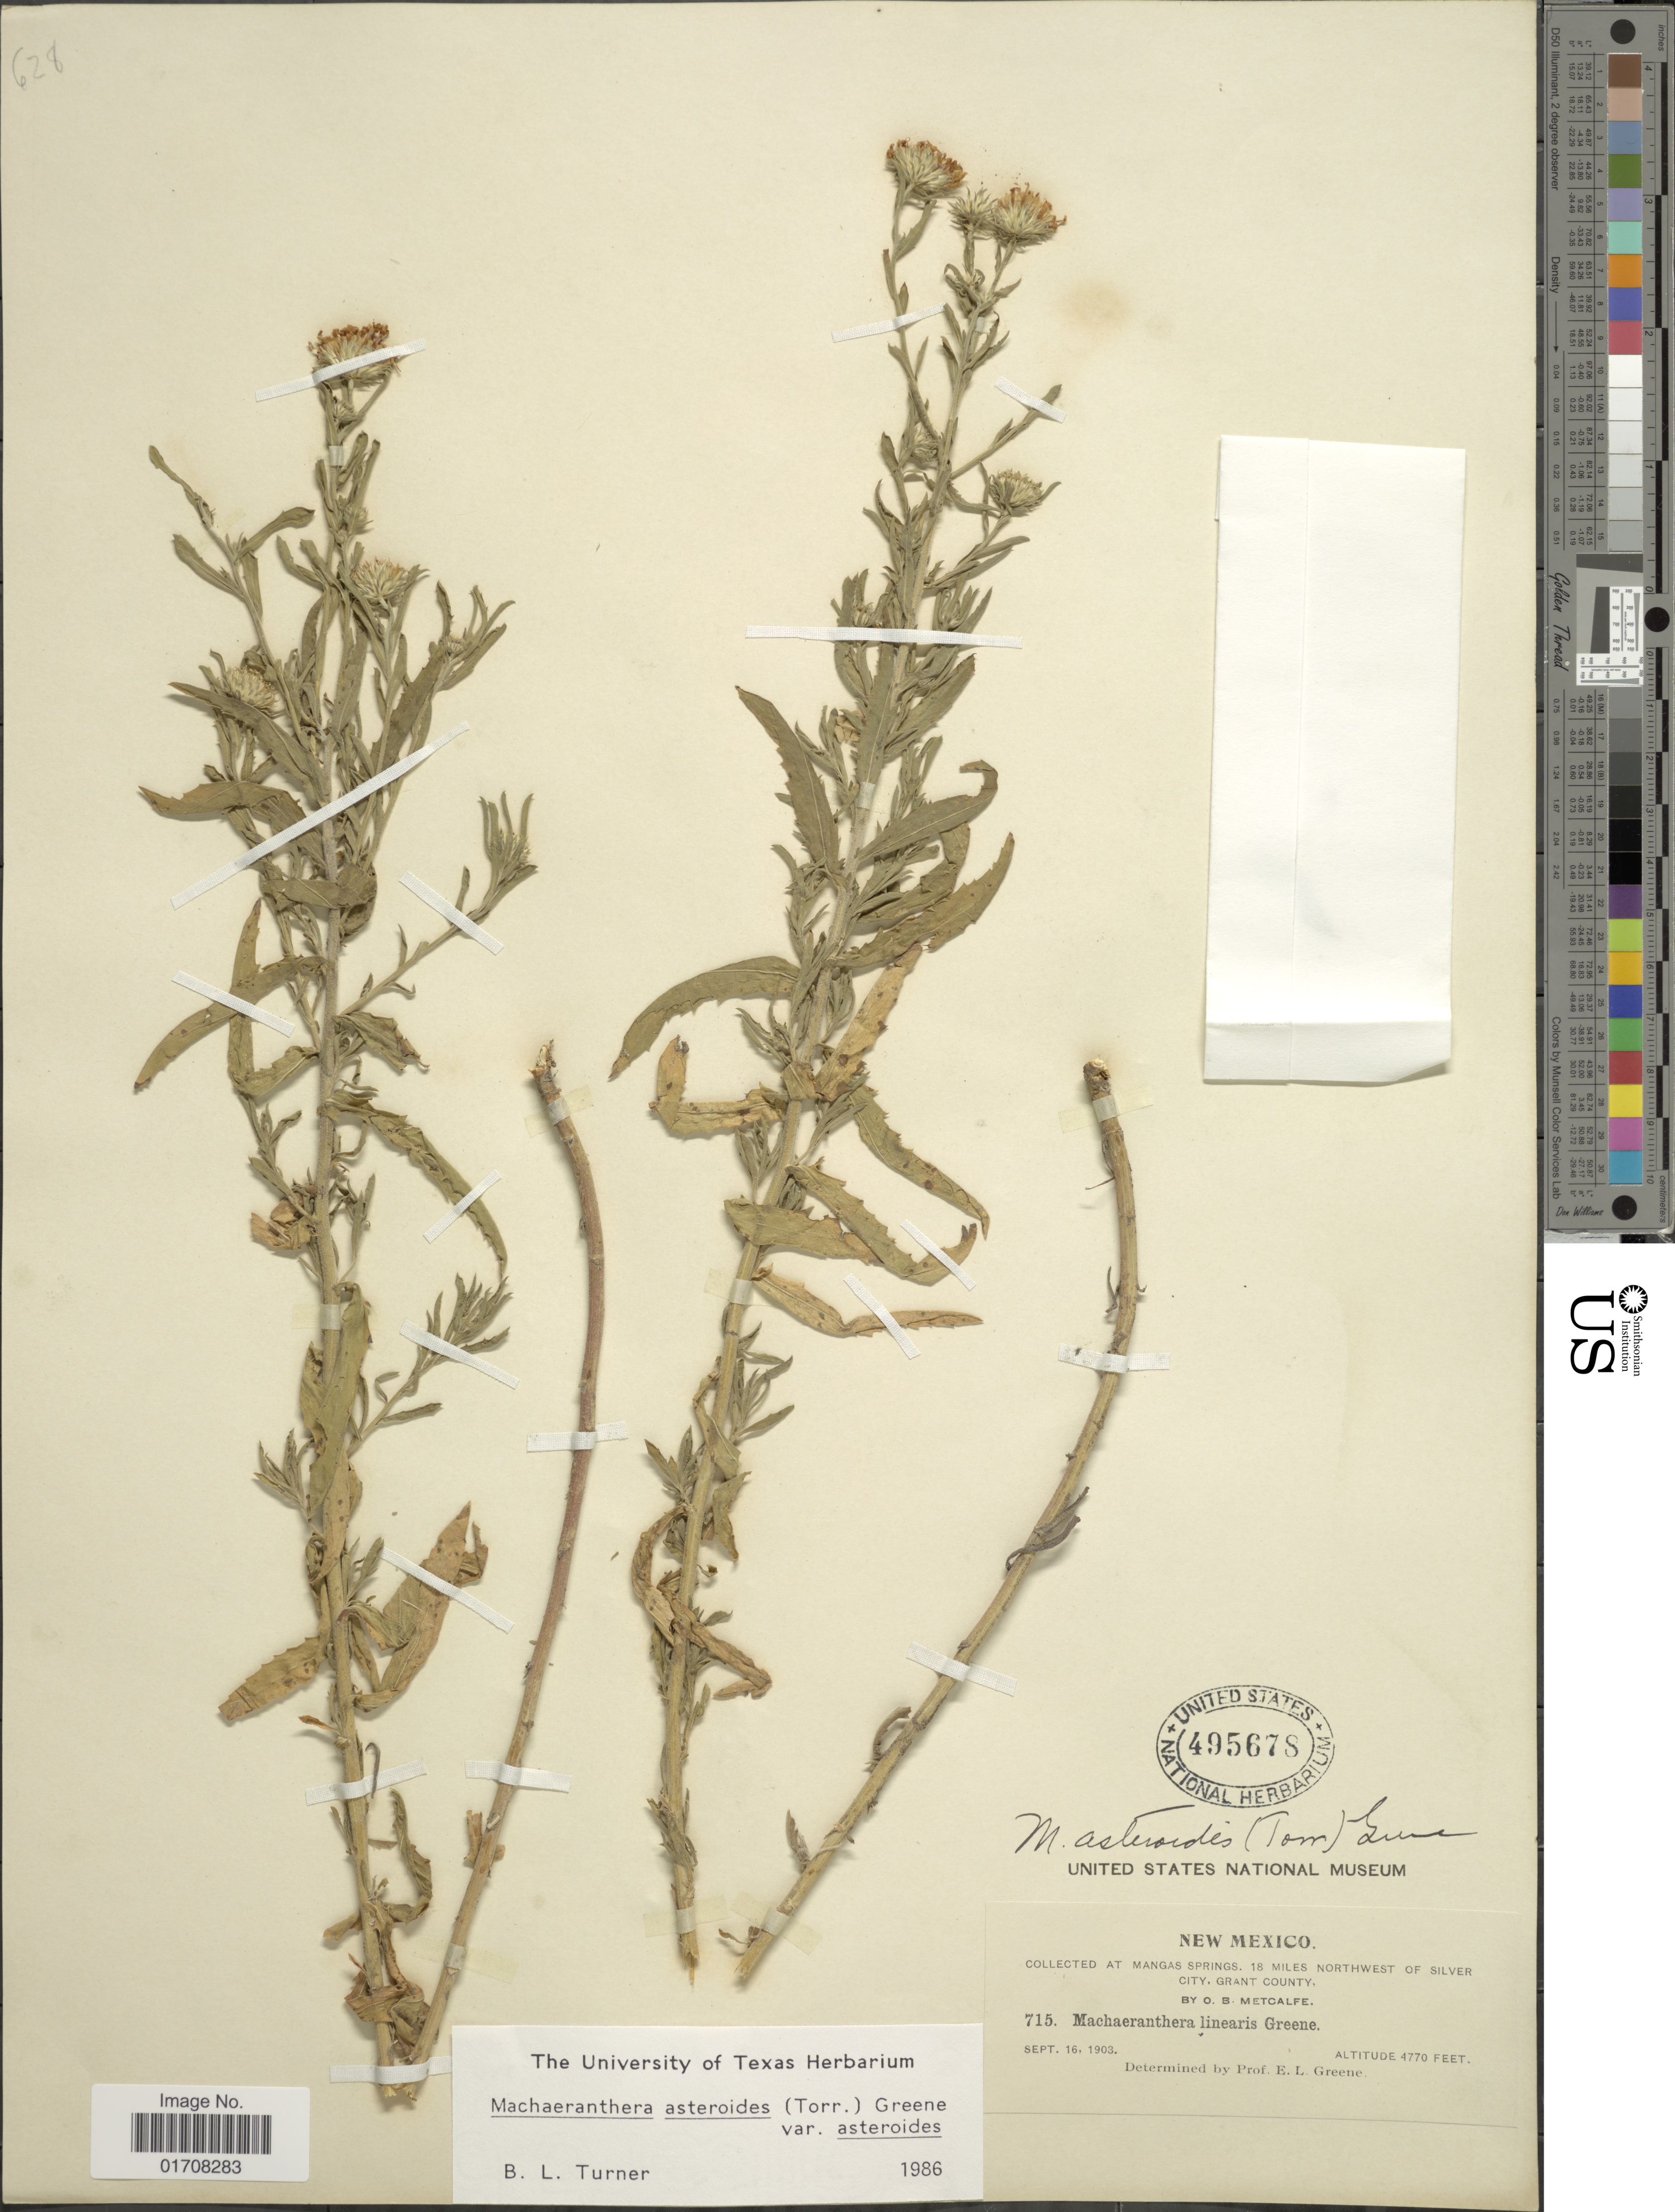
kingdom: Plantae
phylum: Tracheophyta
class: Magnoliopsida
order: Asterales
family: Asteraceae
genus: Machaeranthera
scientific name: Machaeranthera asteroides var. asteroides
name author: (Torr.) Greene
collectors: O. B. Metcalfe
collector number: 715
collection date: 1903-09-16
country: United States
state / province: New Mexico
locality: Mangas Springs, 18 miles northwest of Silver City, Grant County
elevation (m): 1454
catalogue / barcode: US 495678